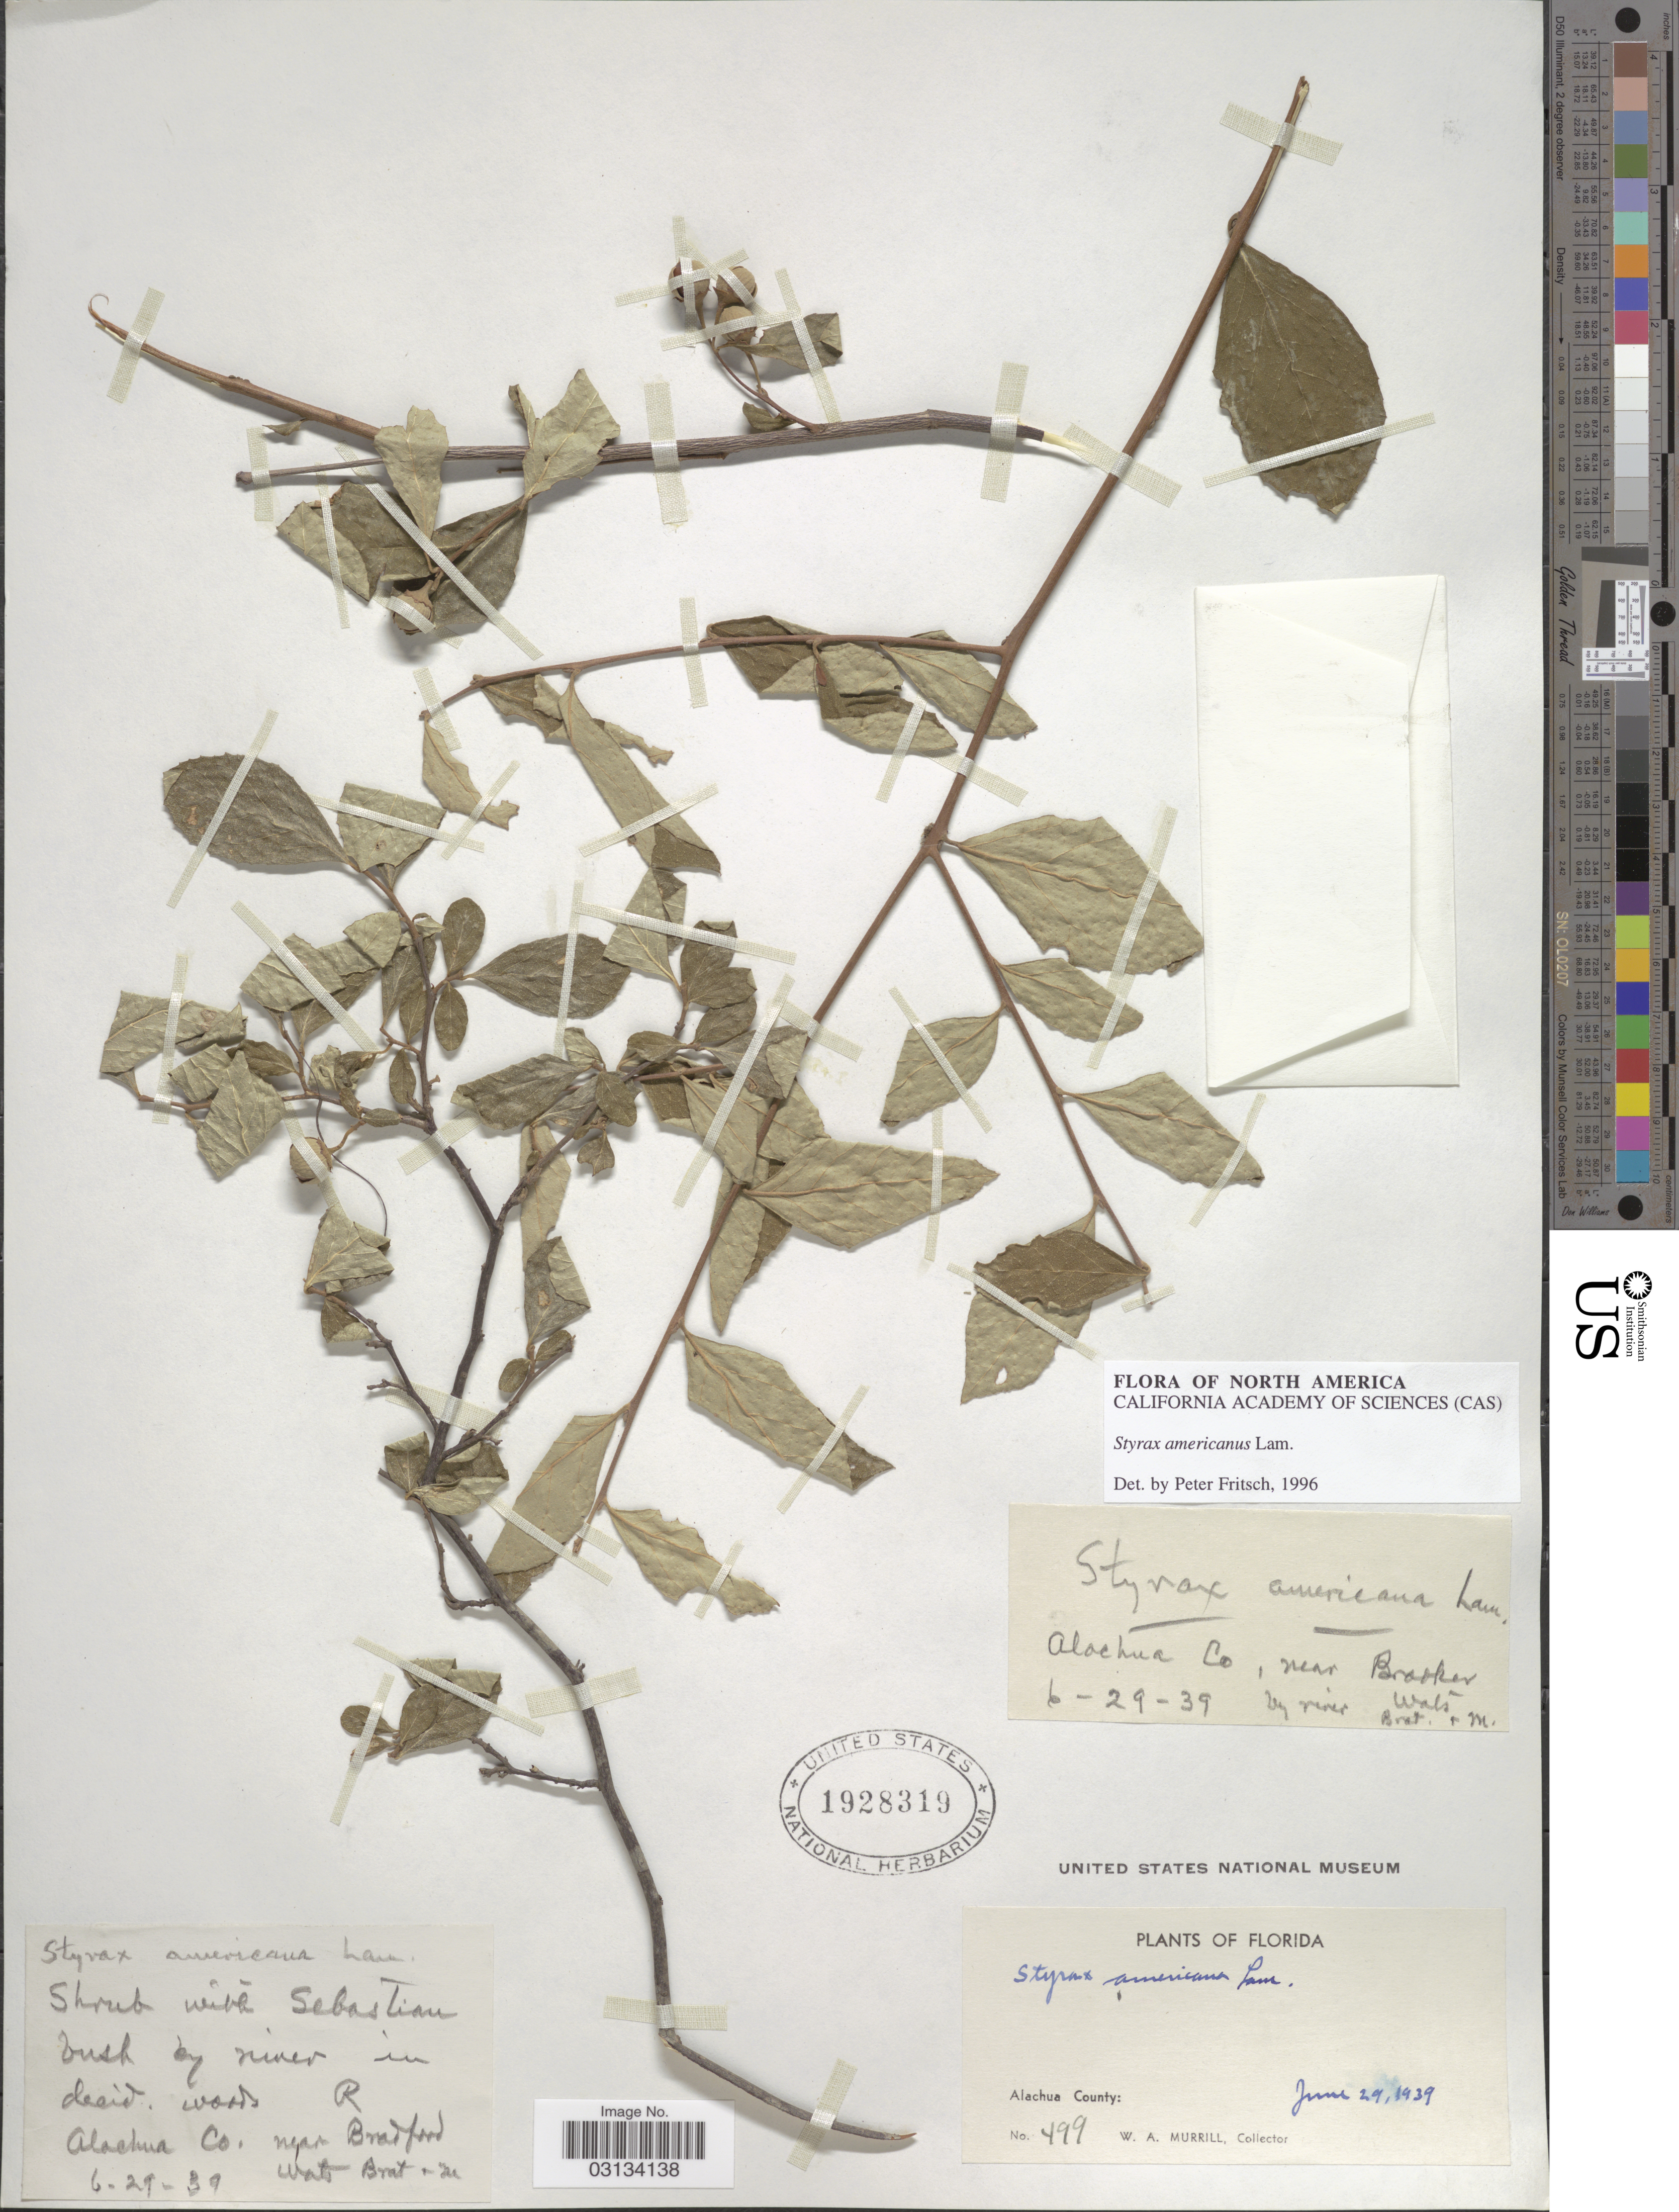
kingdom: Plantae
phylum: Tracheophyta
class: Magnoliopsida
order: Ericales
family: Styracaceae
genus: Styrax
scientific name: Styrax americanus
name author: Lam.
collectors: W. A. Murrill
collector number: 499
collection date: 1939-06-29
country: United States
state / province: Florida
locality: Alachua County, near Bradford, near Brooker.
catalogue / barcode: US 1928319